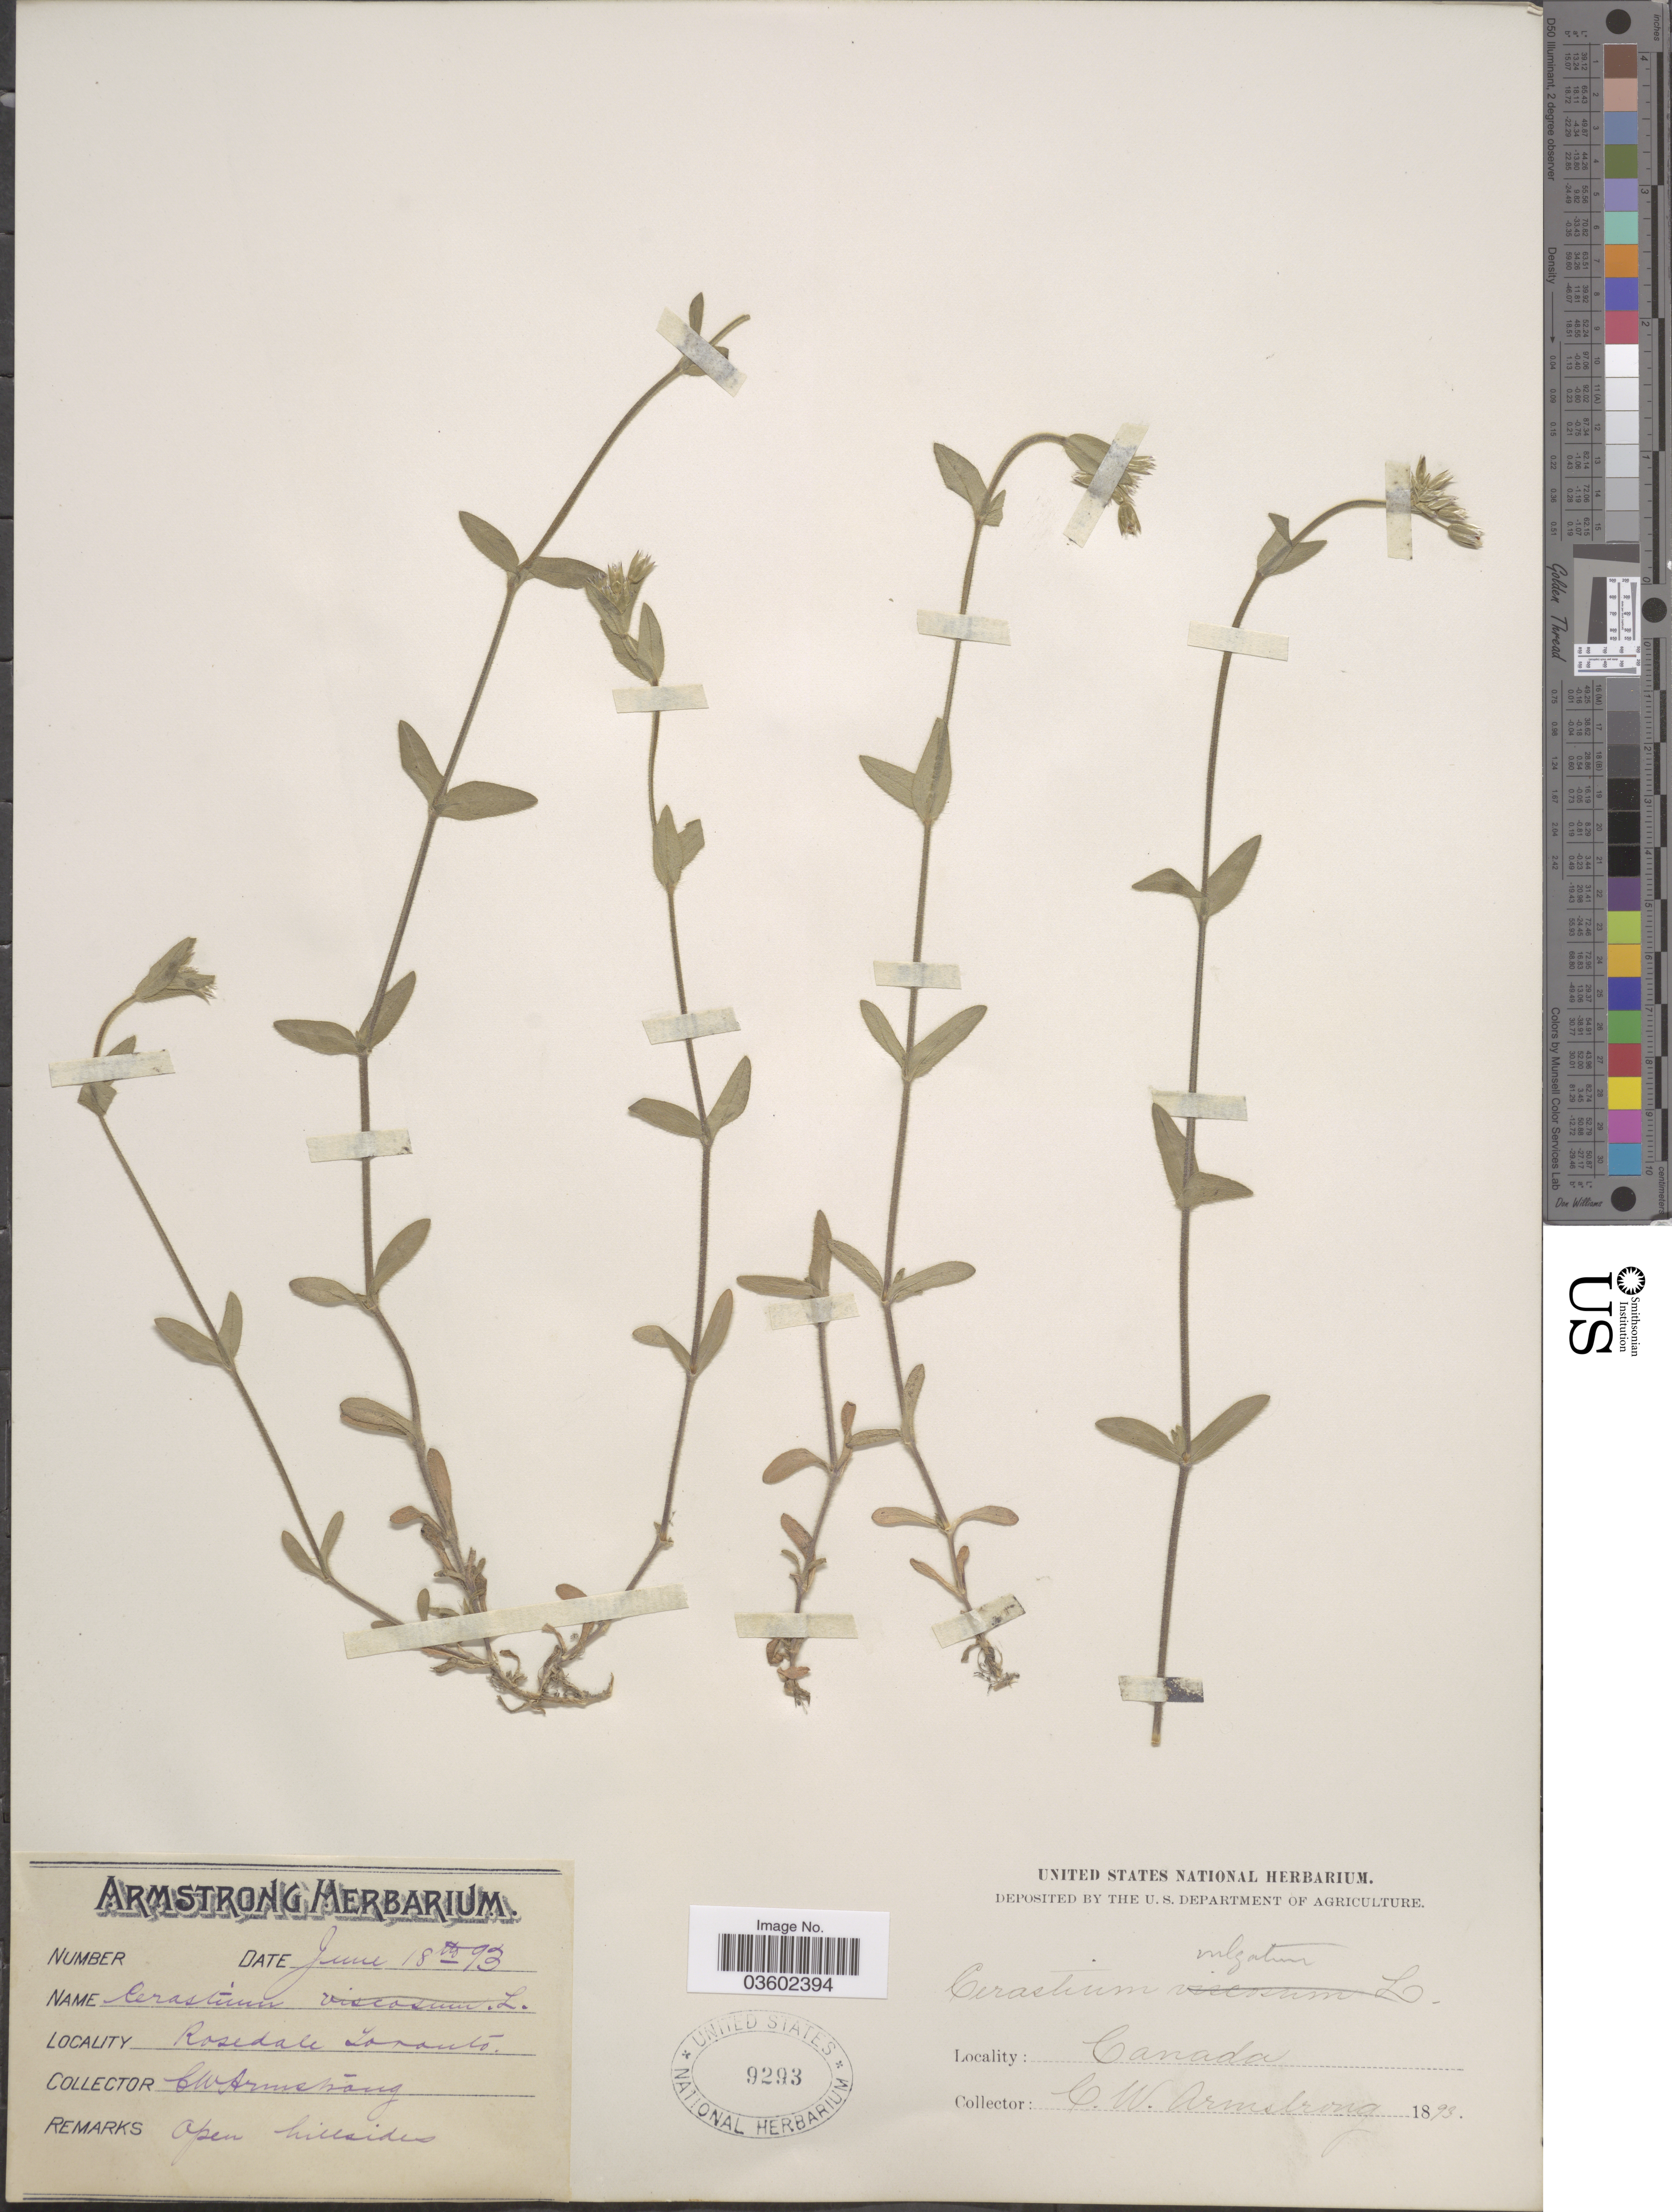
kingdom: Plantae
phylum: Tracheophyta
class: Magnoliopsida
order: Caryophyllales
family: Caryophyllaceae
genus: Cerastium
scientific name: Cerastium vulgatum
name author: L.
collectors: C. W. Armstrong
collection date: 1893-06-18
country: Canada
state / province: Ontario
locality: Rosedale Toronto.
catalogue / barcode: US 9293